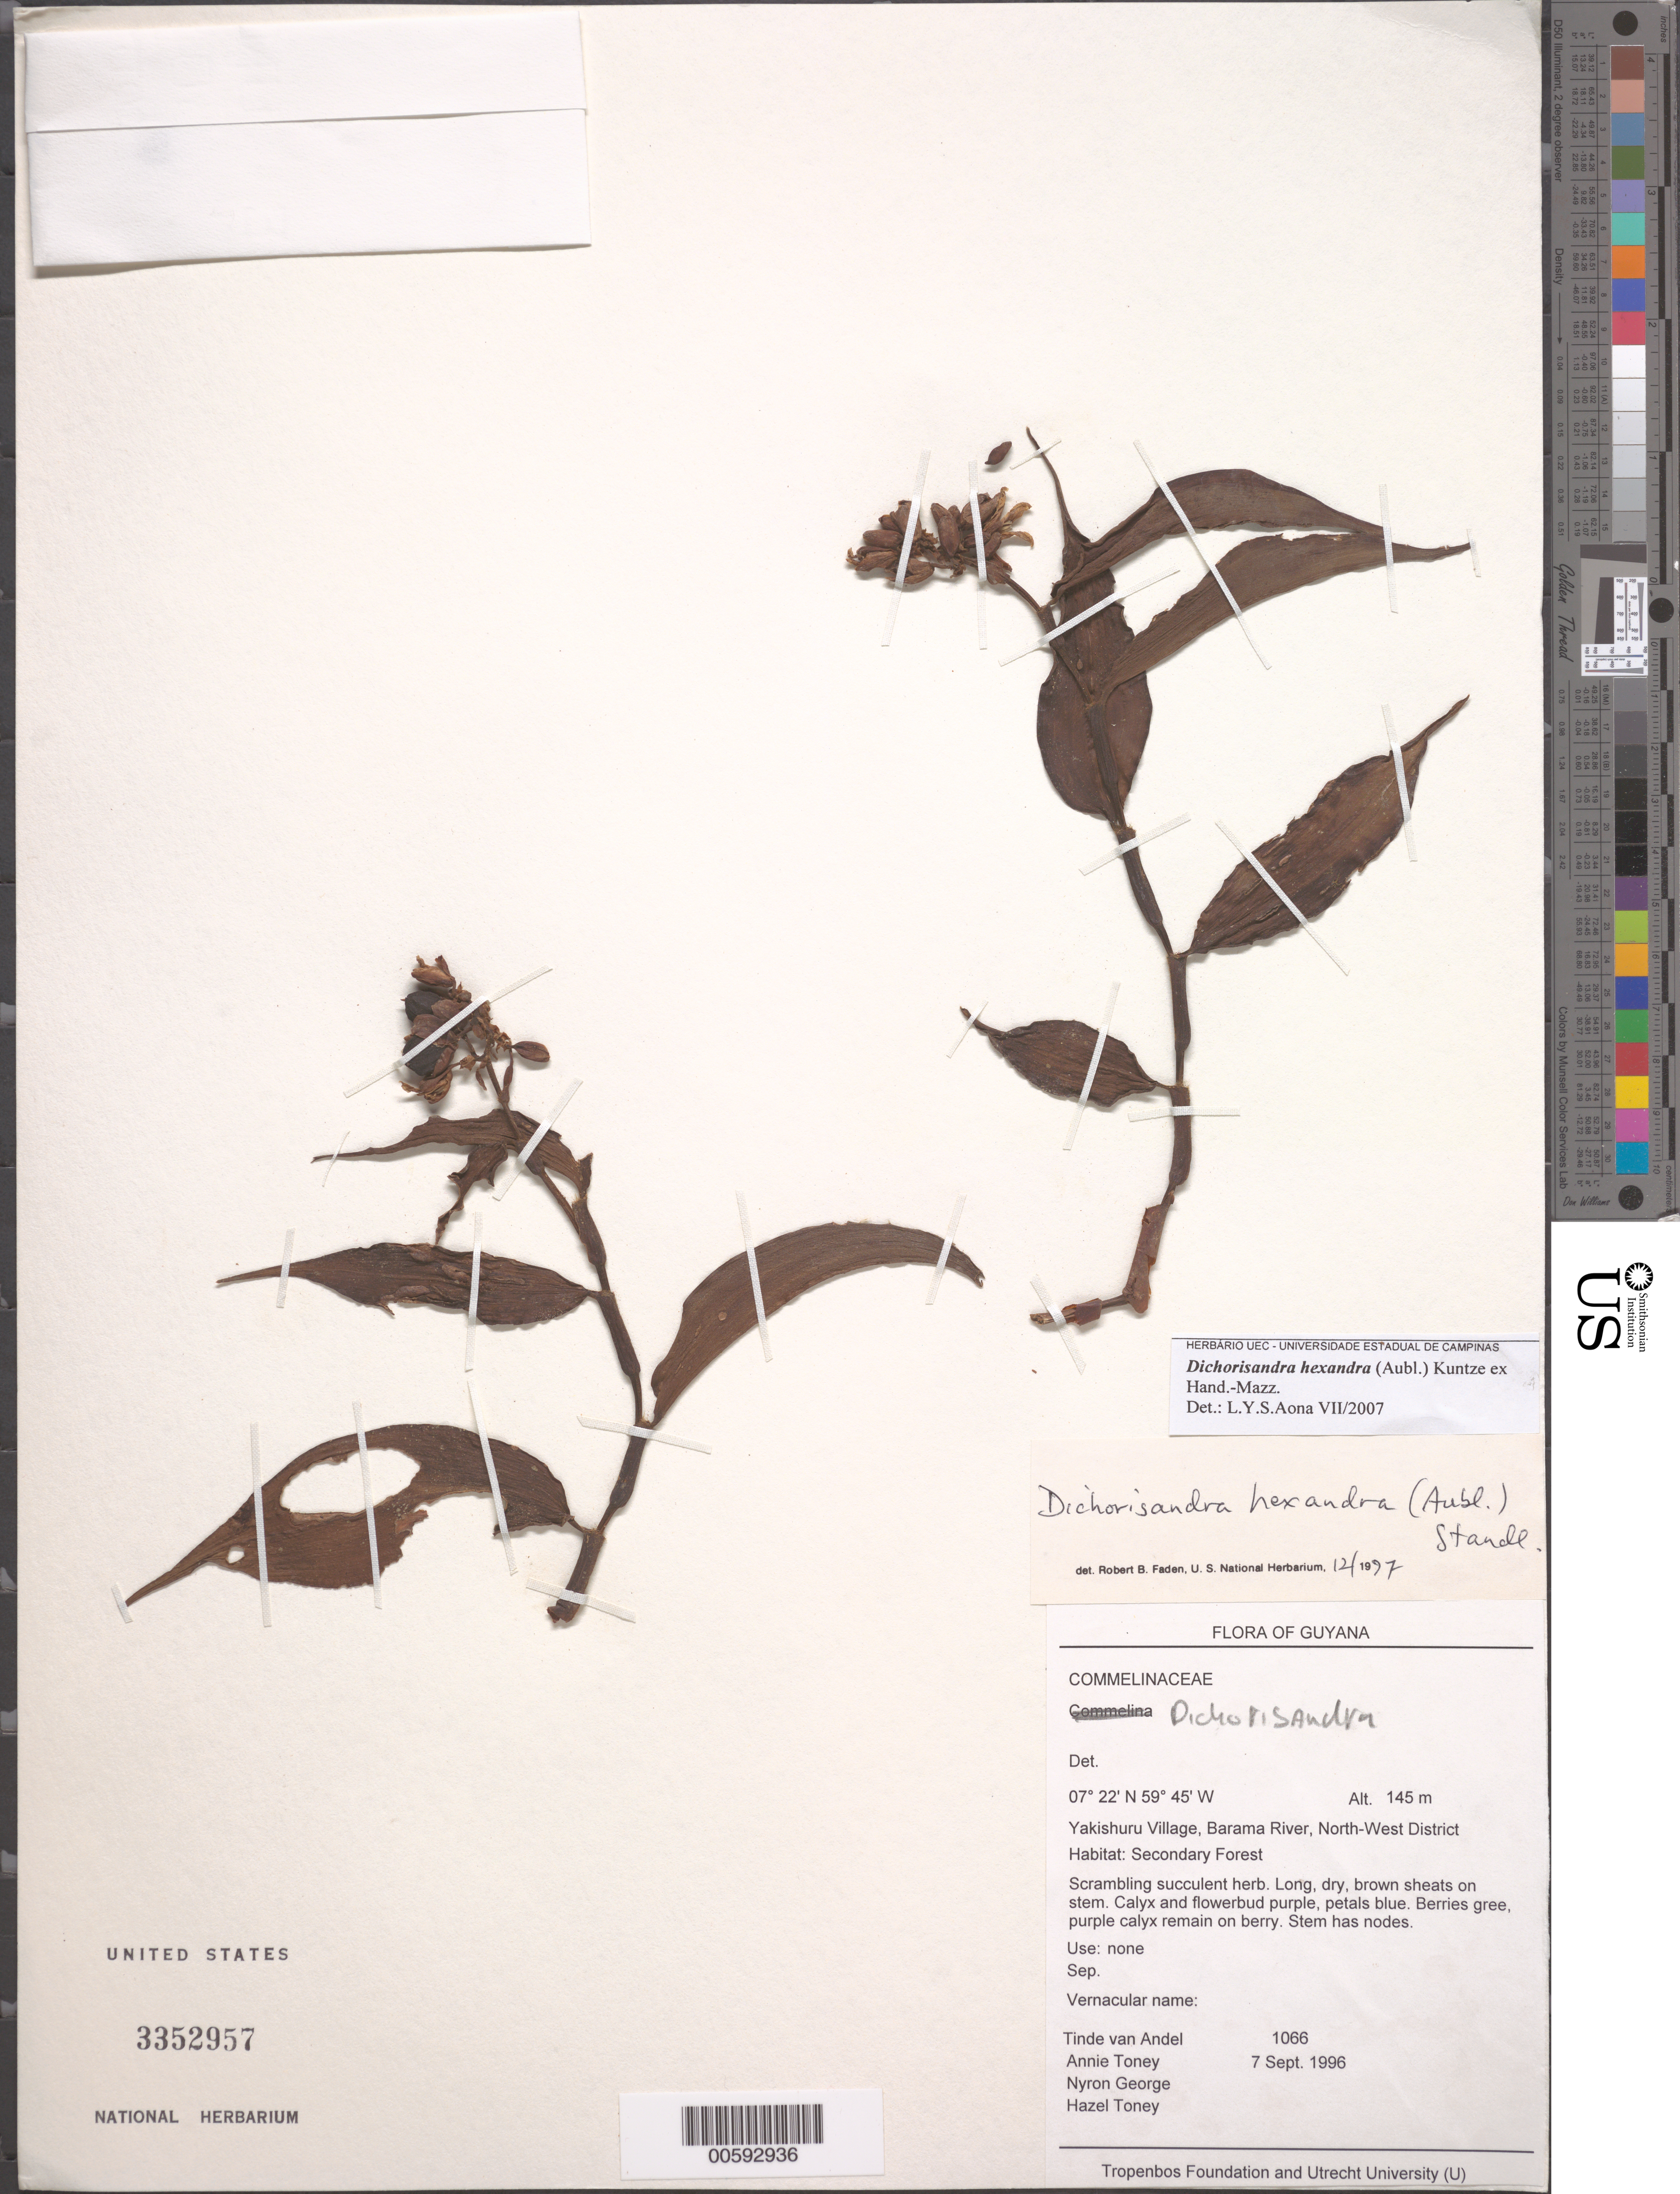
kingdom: Plantae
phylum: Tracheophyta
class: Liliopsida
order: Commelinales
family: Commelinaceae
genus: Dichorisandra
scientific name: Dichorisandra hexandra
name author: (Aubl.) Standl.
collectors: T. R. van Andel, A. Toney, N. George & H. Toney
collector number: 1066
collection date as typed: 07 Sep 1996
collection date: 1996-09-07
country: Guyana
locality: Yakishuru village, barama river, north-west dist.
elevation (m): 145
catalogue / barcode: US 3352957